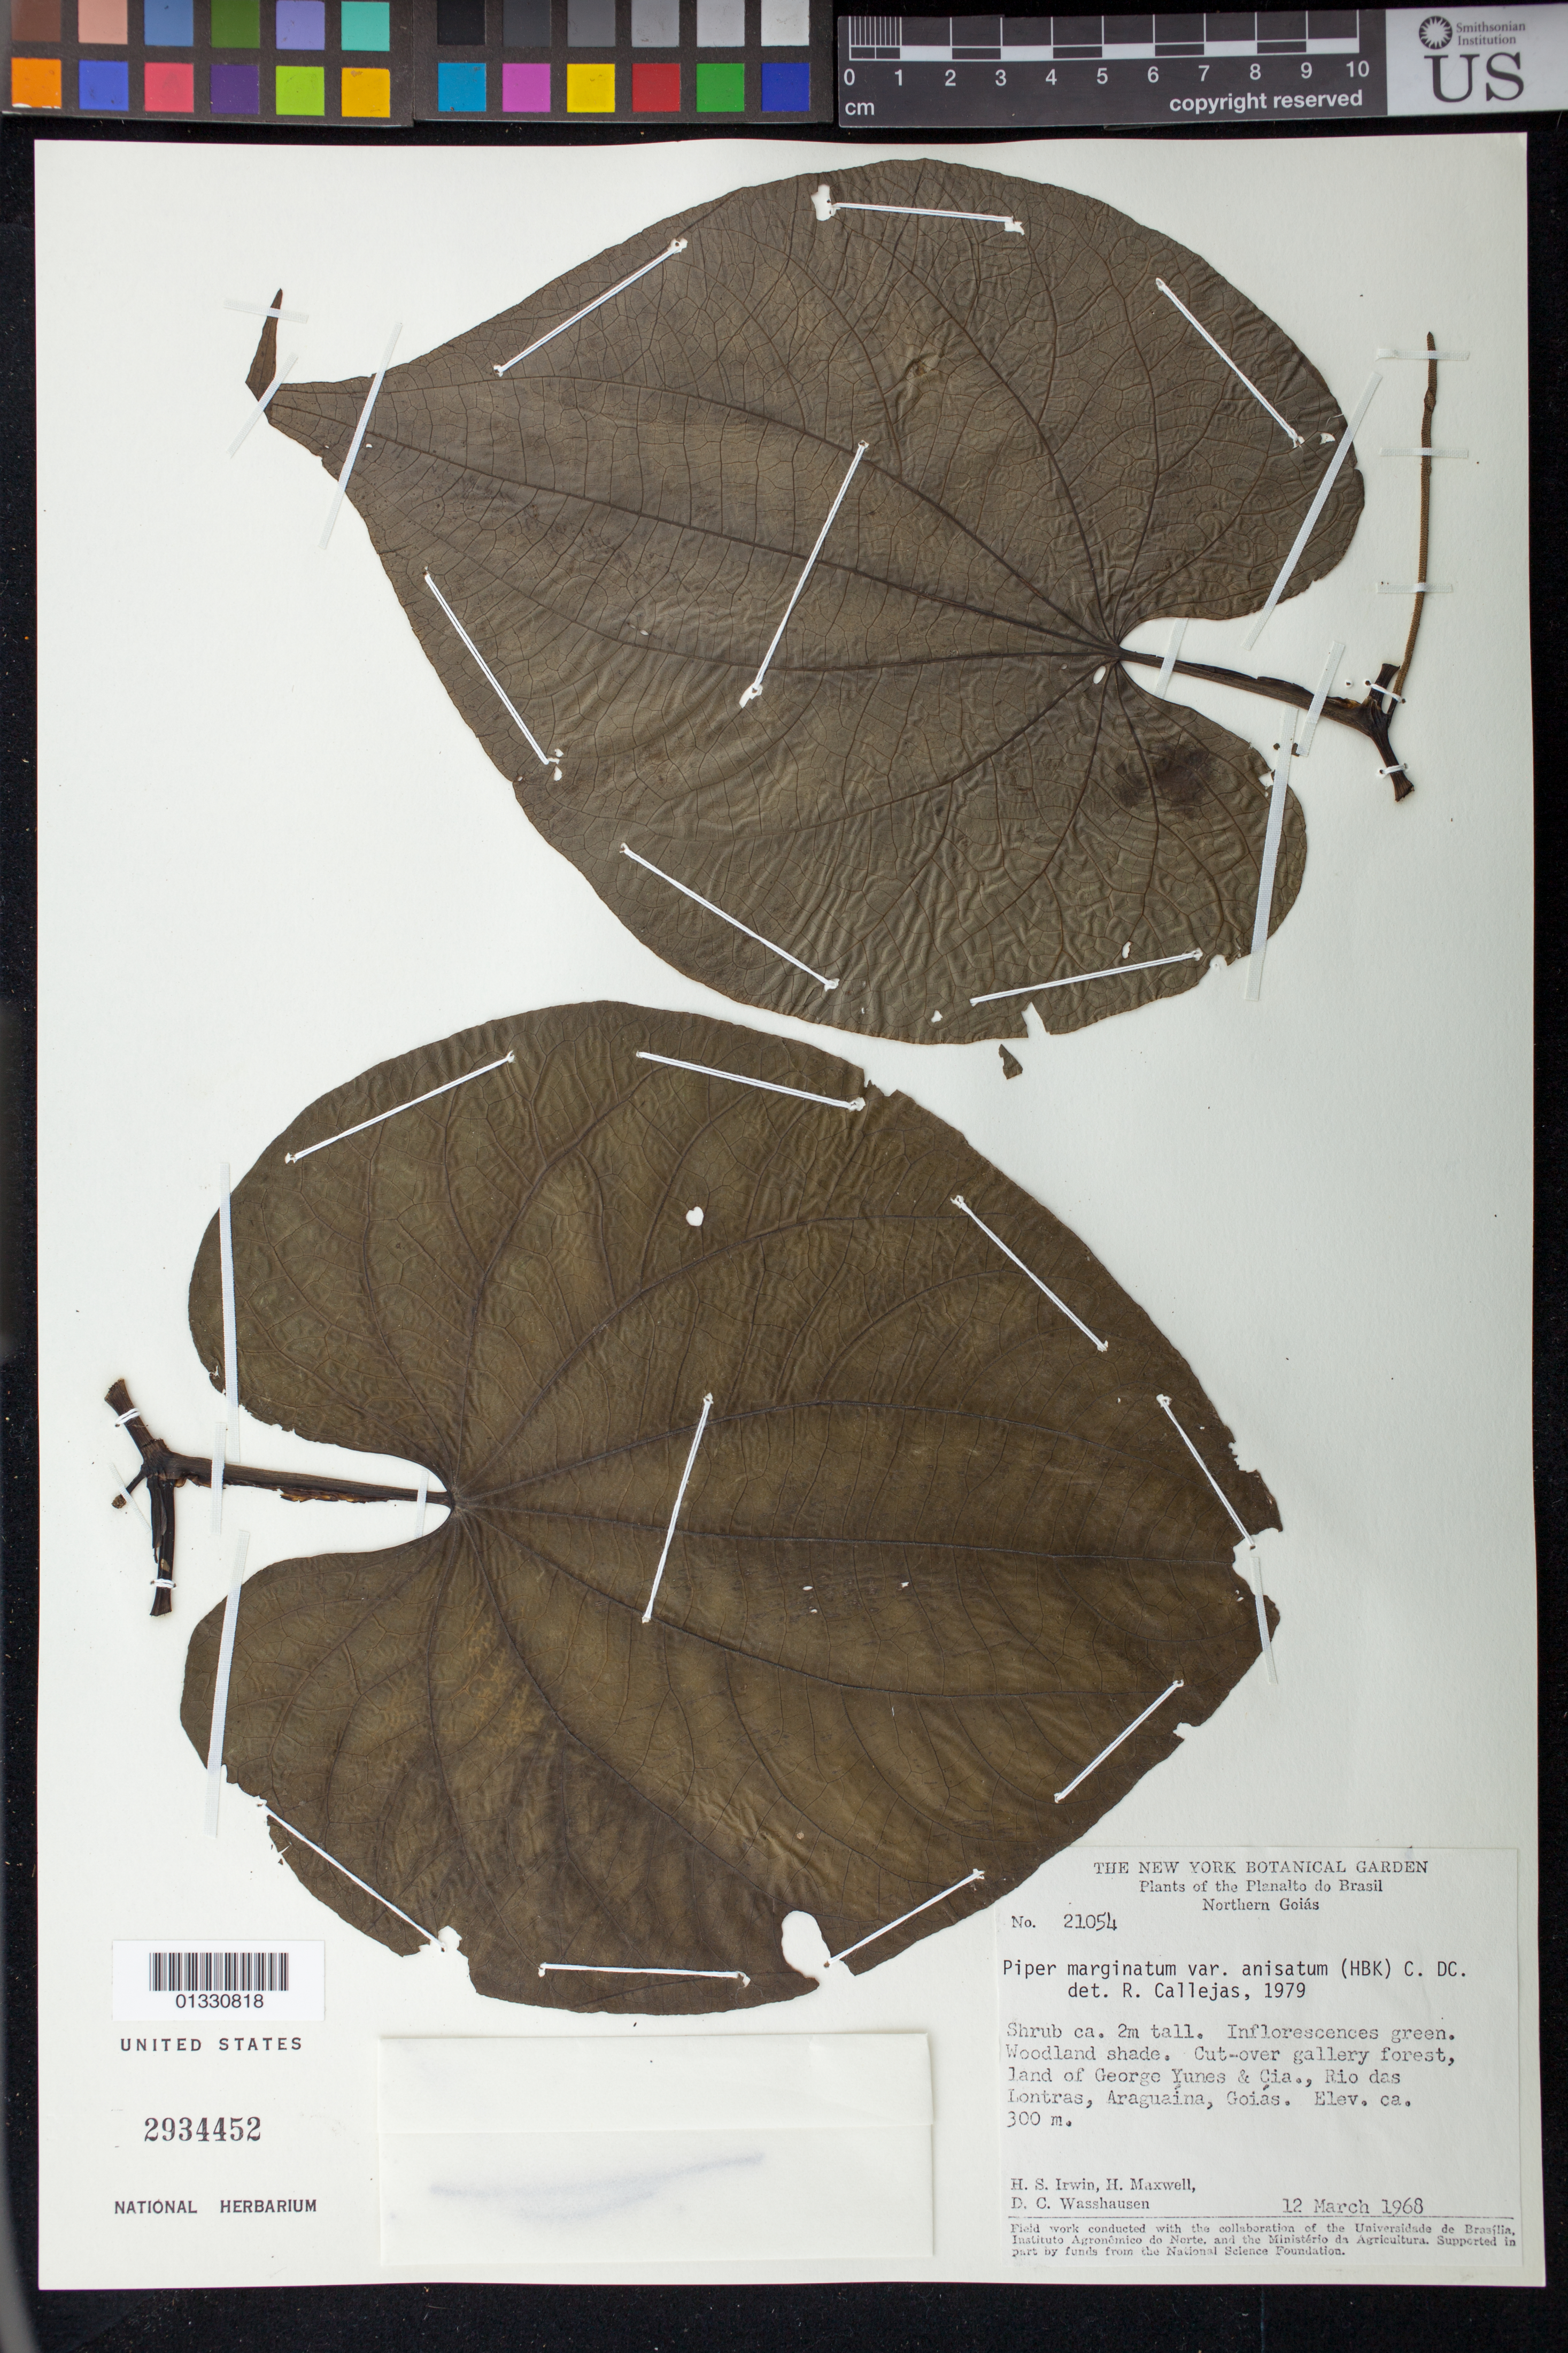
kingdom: Plantae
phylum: Tracheophyta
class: Magnoliopsida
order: Piperales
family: Piperaceae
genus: Piper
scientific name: Piper marginatum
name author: Jacq.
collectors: H. Irwin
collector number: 21054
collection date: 1968-03-12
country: Brazil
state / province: Tocantins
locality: Northera Goias. Cut-over gallery forest, land of George Yunes & Cia, Rio das Lontras, Araguaina, Goiás.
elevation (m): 300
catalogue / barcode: US 2934452